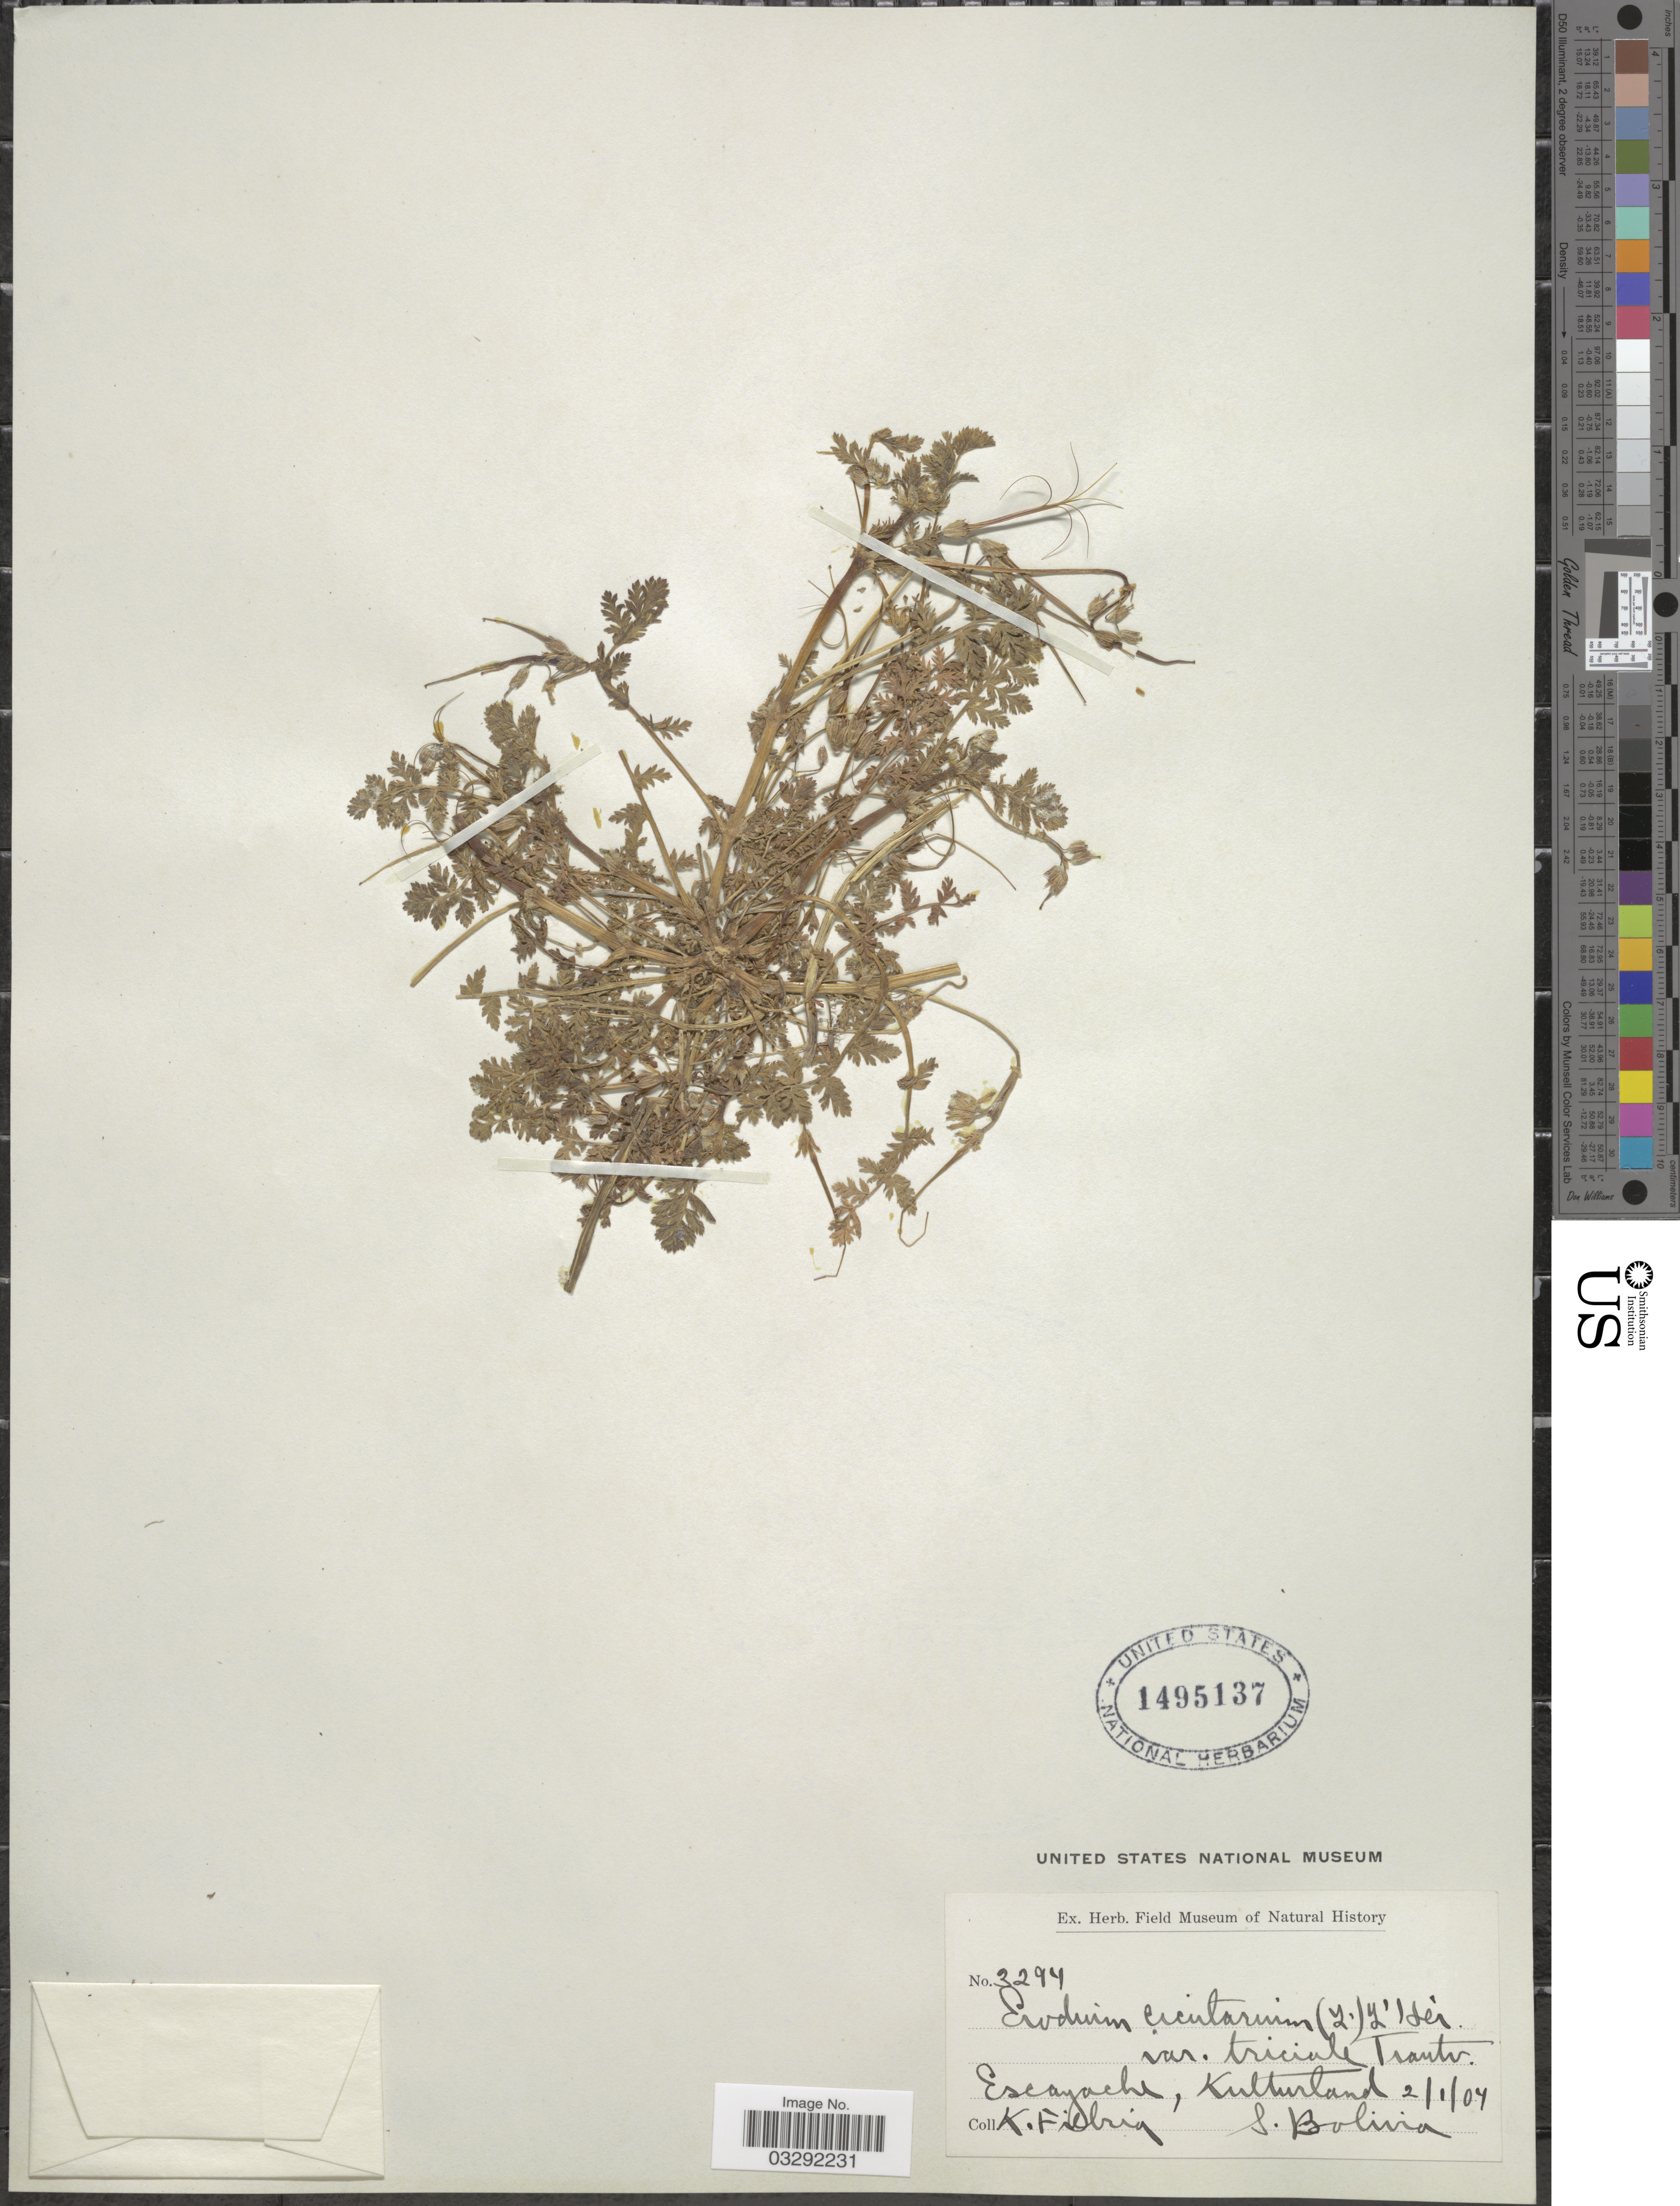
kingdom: Plantae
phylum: Tracheophyta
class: Magnoliopsida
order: Geraniales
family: Geraniaceae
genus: Erodium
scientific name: Erodium cicutarium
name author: (L.) L'Hér.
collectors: K. Fiebrig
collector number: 3294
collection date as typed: Transcribed d/m/y: 2/1/4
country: Bolivia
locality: Escayache, Kulturland. S. Bolivia.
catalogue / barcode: US 1495137